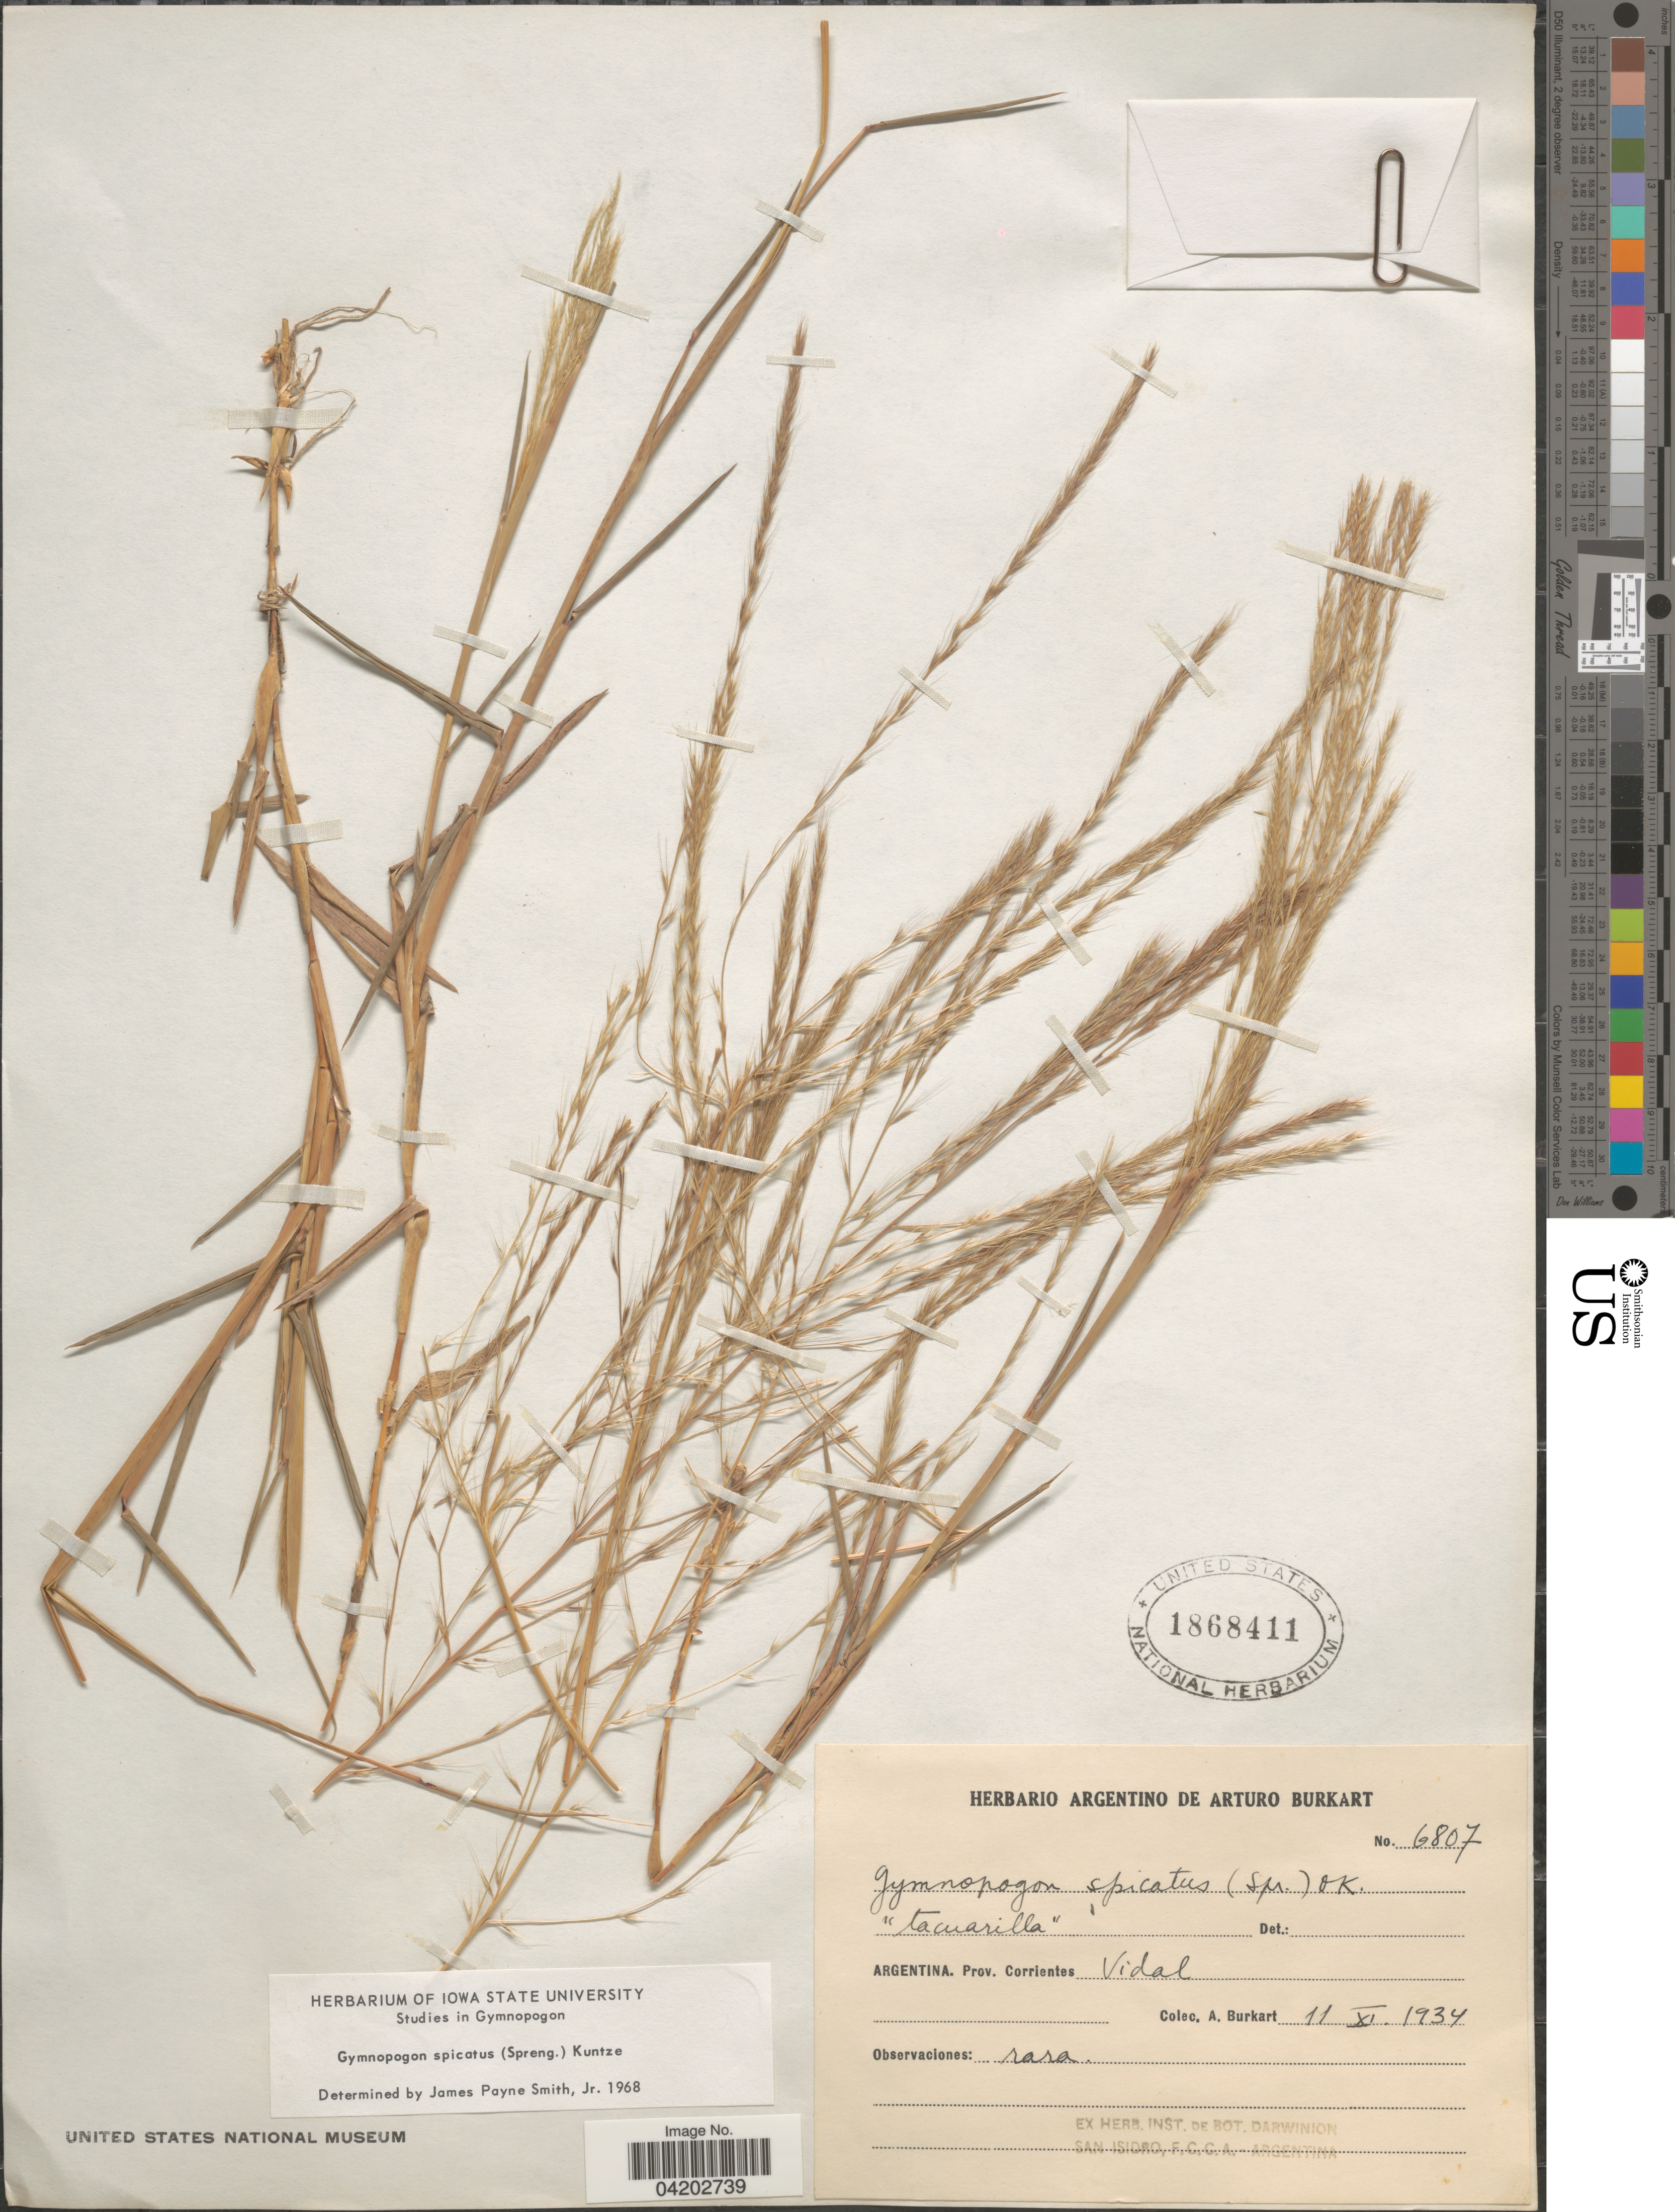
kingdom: Plantae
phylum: Tracheophyta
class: Liliopsida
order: Poales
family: Poaceae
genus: Gymnopogon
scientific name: Gymnopogon spicatus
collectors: A. E. Burkart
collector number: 6807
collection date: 1934-11-11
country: Argentina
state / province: Corrientes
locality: Vidal.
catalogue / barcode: US 1868411